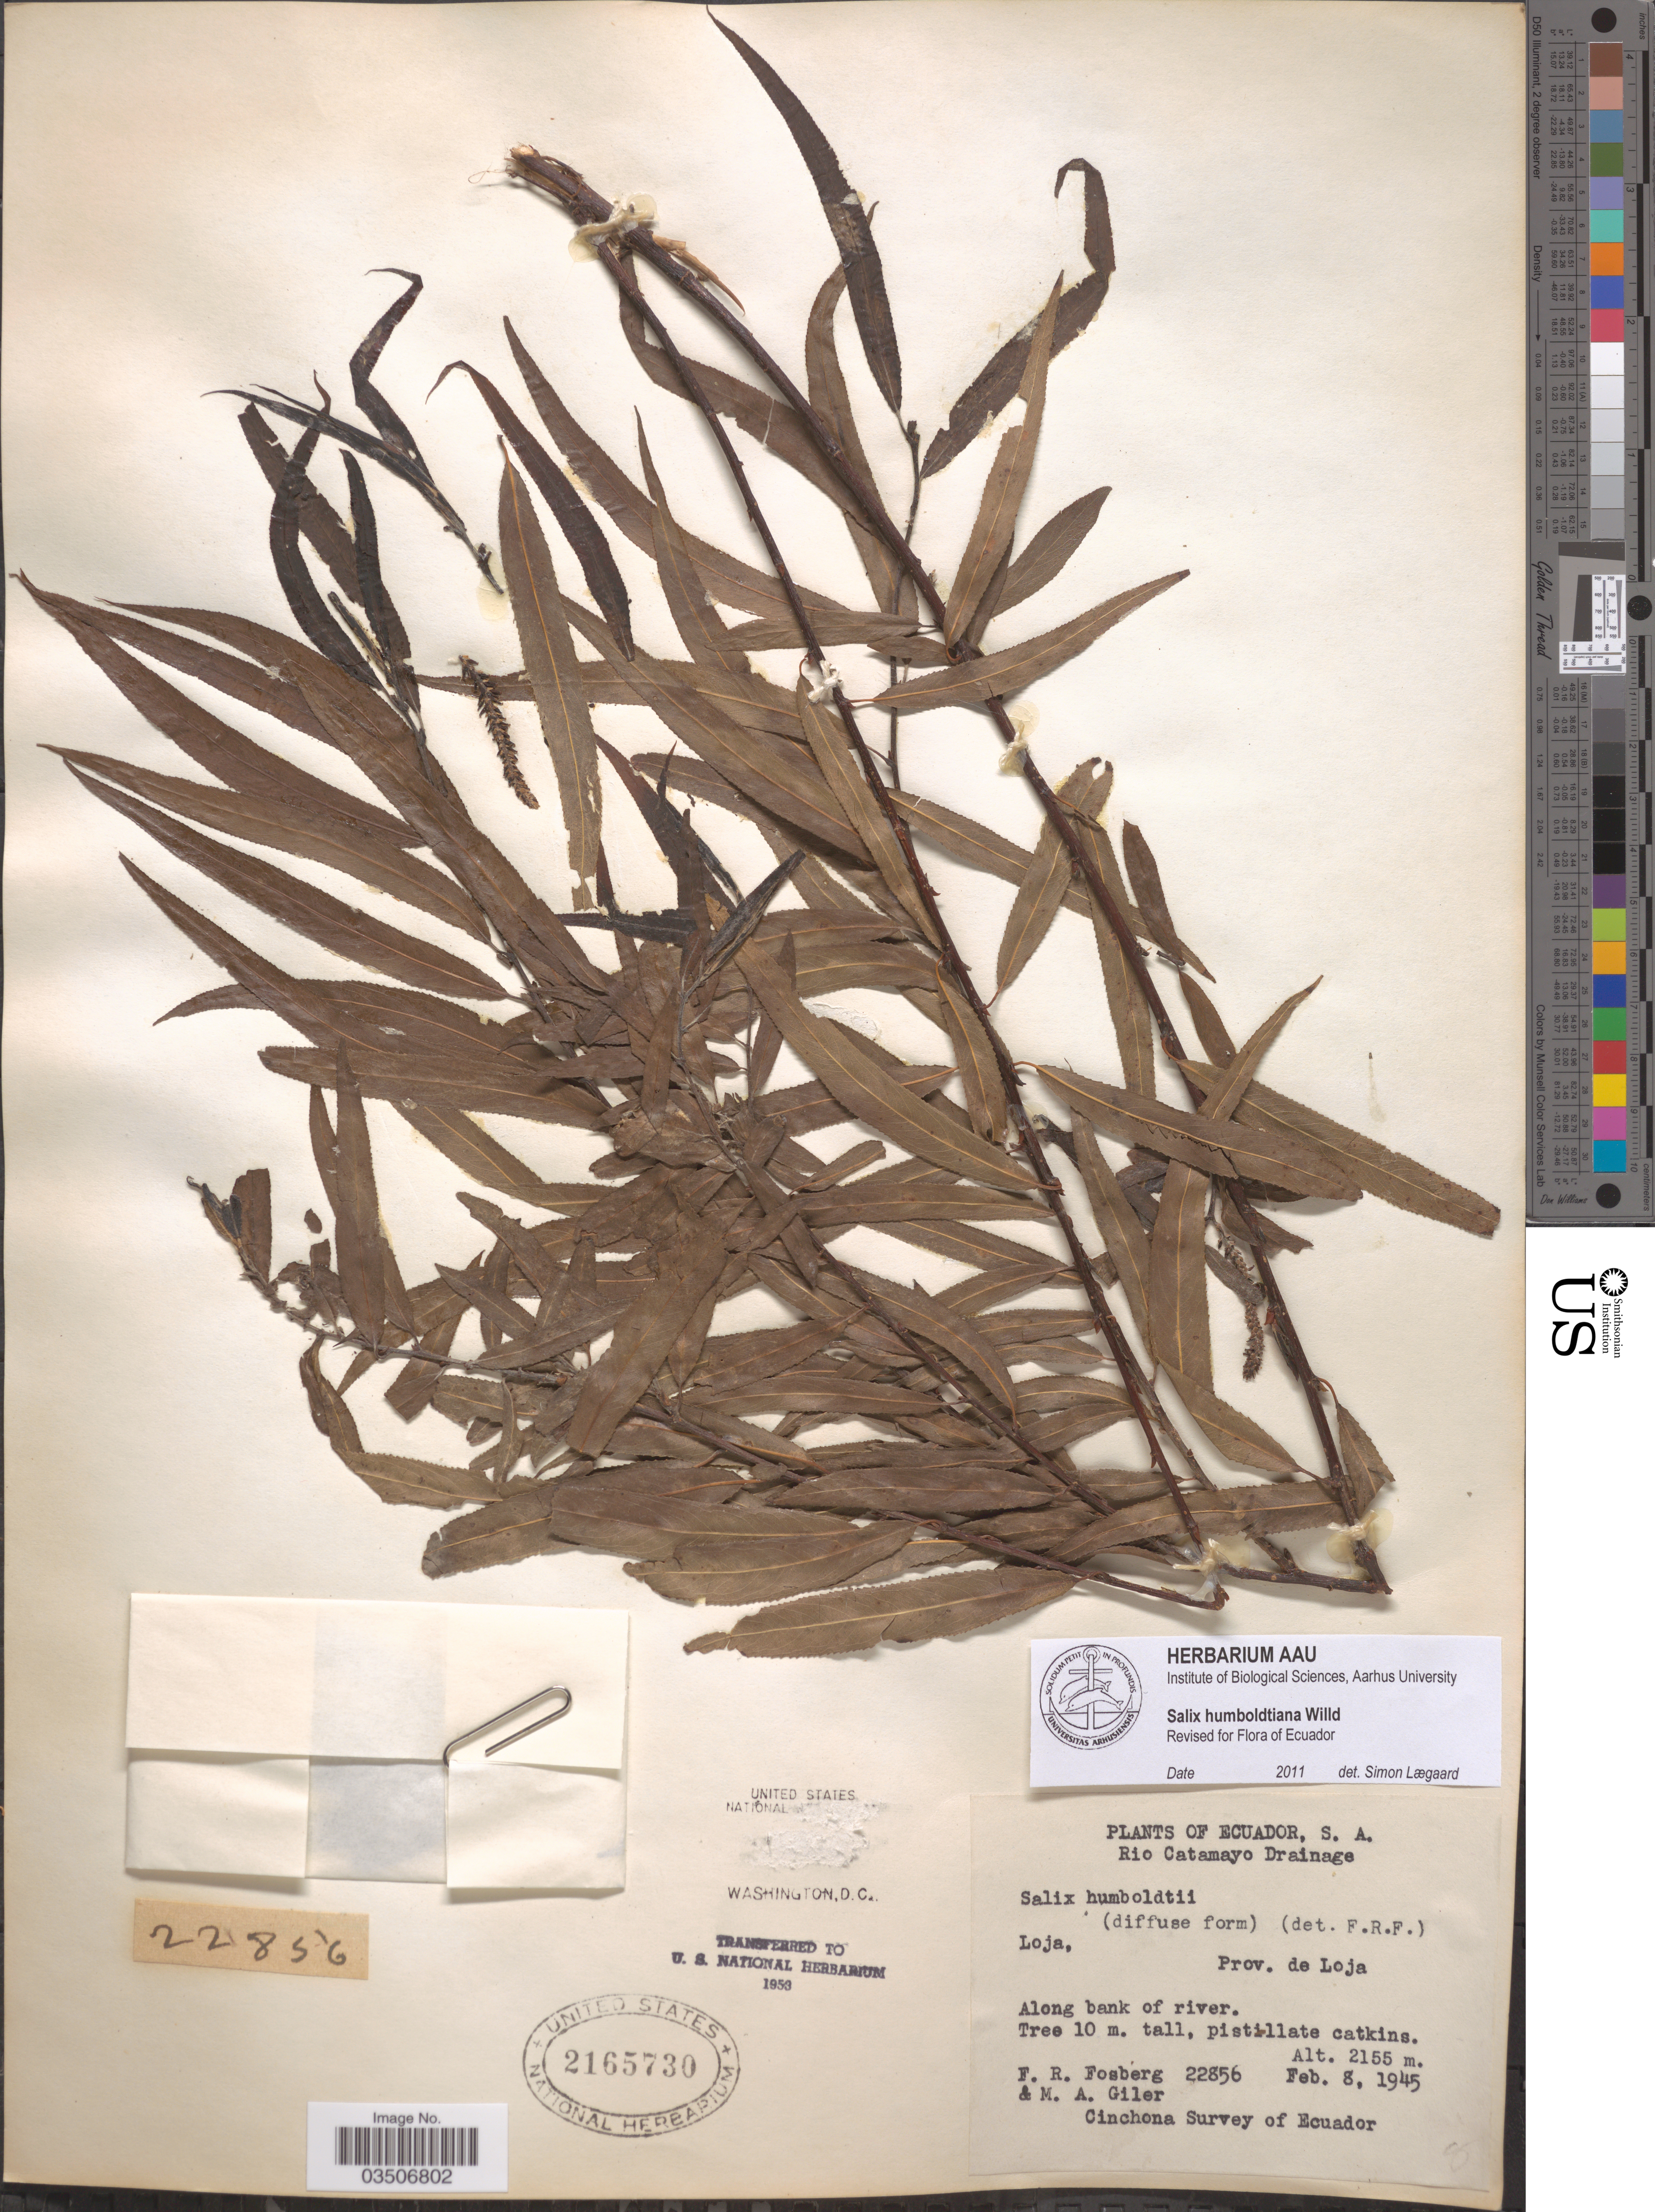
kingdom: Plantae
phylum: Tracheophyta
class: Magnoliopsida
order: Malpighiales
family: Salicaceae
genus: Salix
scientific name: Salix humboldtiana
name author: Willd.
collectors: F. R. Fosberg & M. Giler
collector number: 22856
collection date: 1945-02-08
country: Ecuador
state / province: Loja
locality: Rio Catamayo Drainage. Prov. de Loja. Along bank of river.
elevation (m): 2155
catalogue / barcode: US 2165730